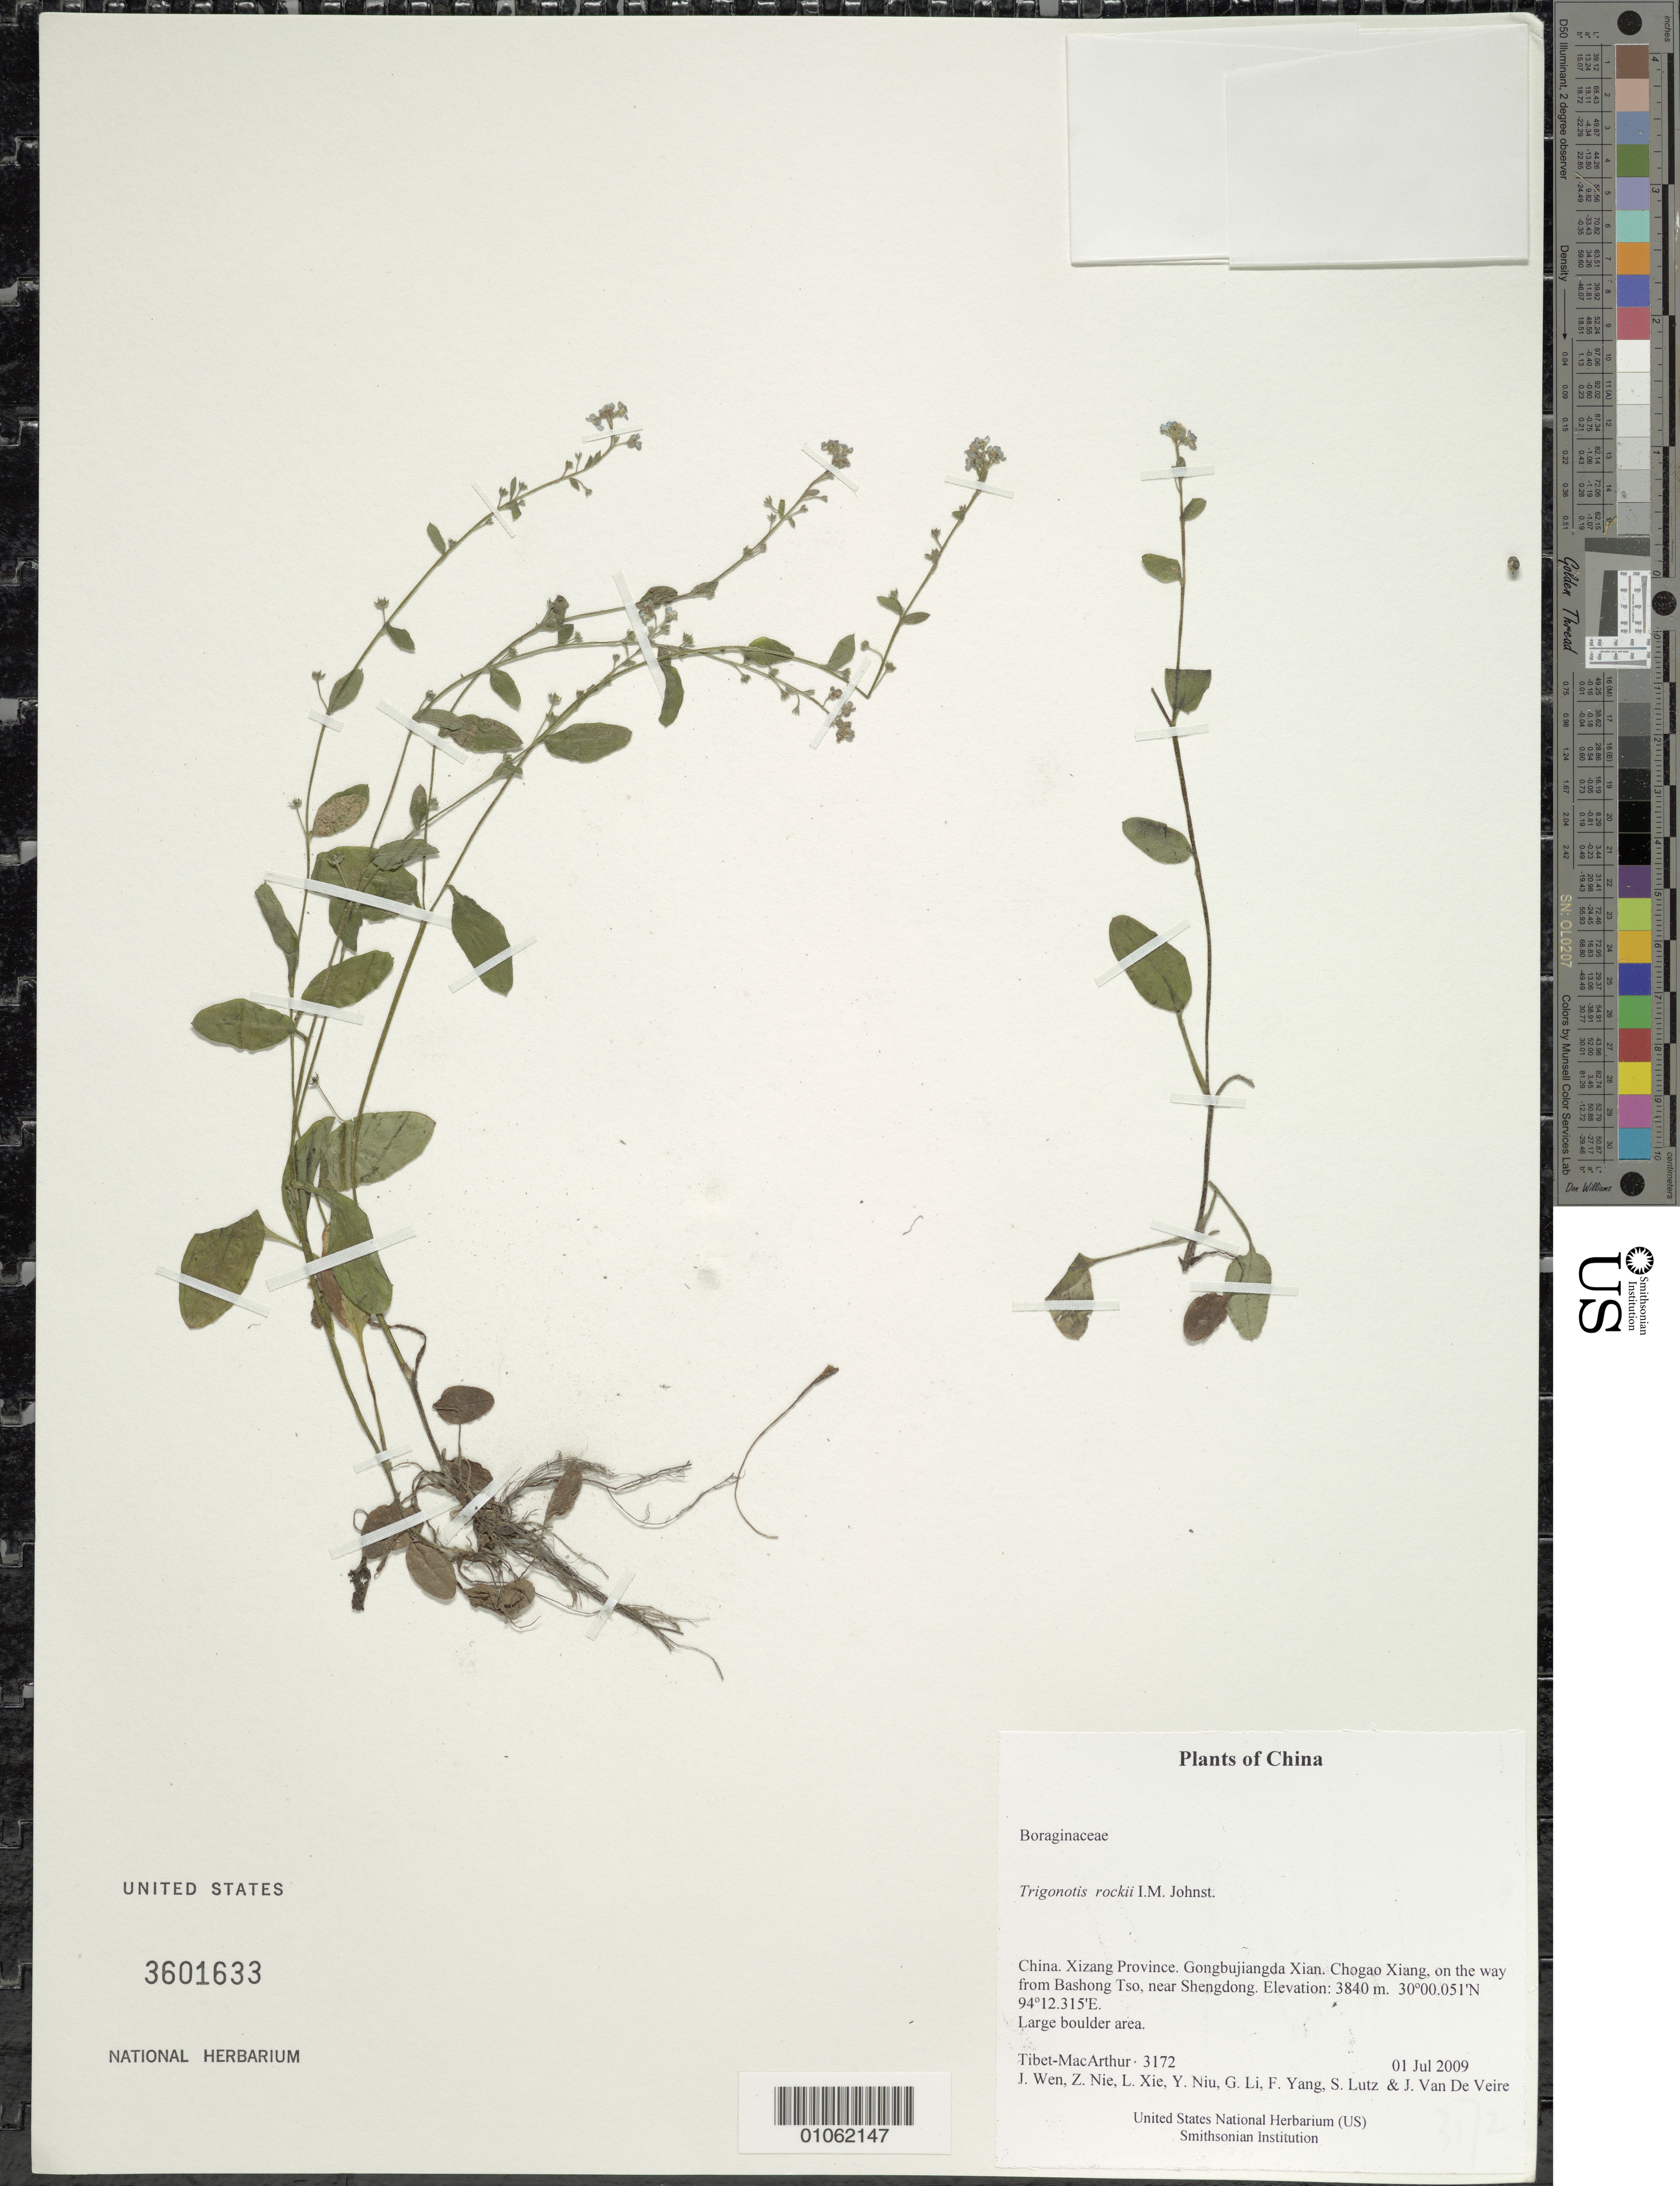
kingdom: Plantae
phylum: Tracheophyta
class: Magnoliopsida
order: Boraginales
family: Boraginaceae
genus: Trigonotis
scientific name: Trigonotis rockii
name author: I.M. Johnst.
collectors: Tibet-MacArthur, J. Wen, Z. Nie, L. Xie, Y. Niu, G. Li, F. Yang, S. Lutz & J. Van De Veire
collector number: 3172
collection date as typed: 01 Jul 2009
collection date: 2009-07-01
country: China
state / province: Xizang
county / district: Gongbujiangda Xian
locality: Chogao Xiang, on the way from Bashong Tso, near Shengdong.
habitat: Large boulder area.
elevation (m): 3840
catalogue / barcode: US 3601633